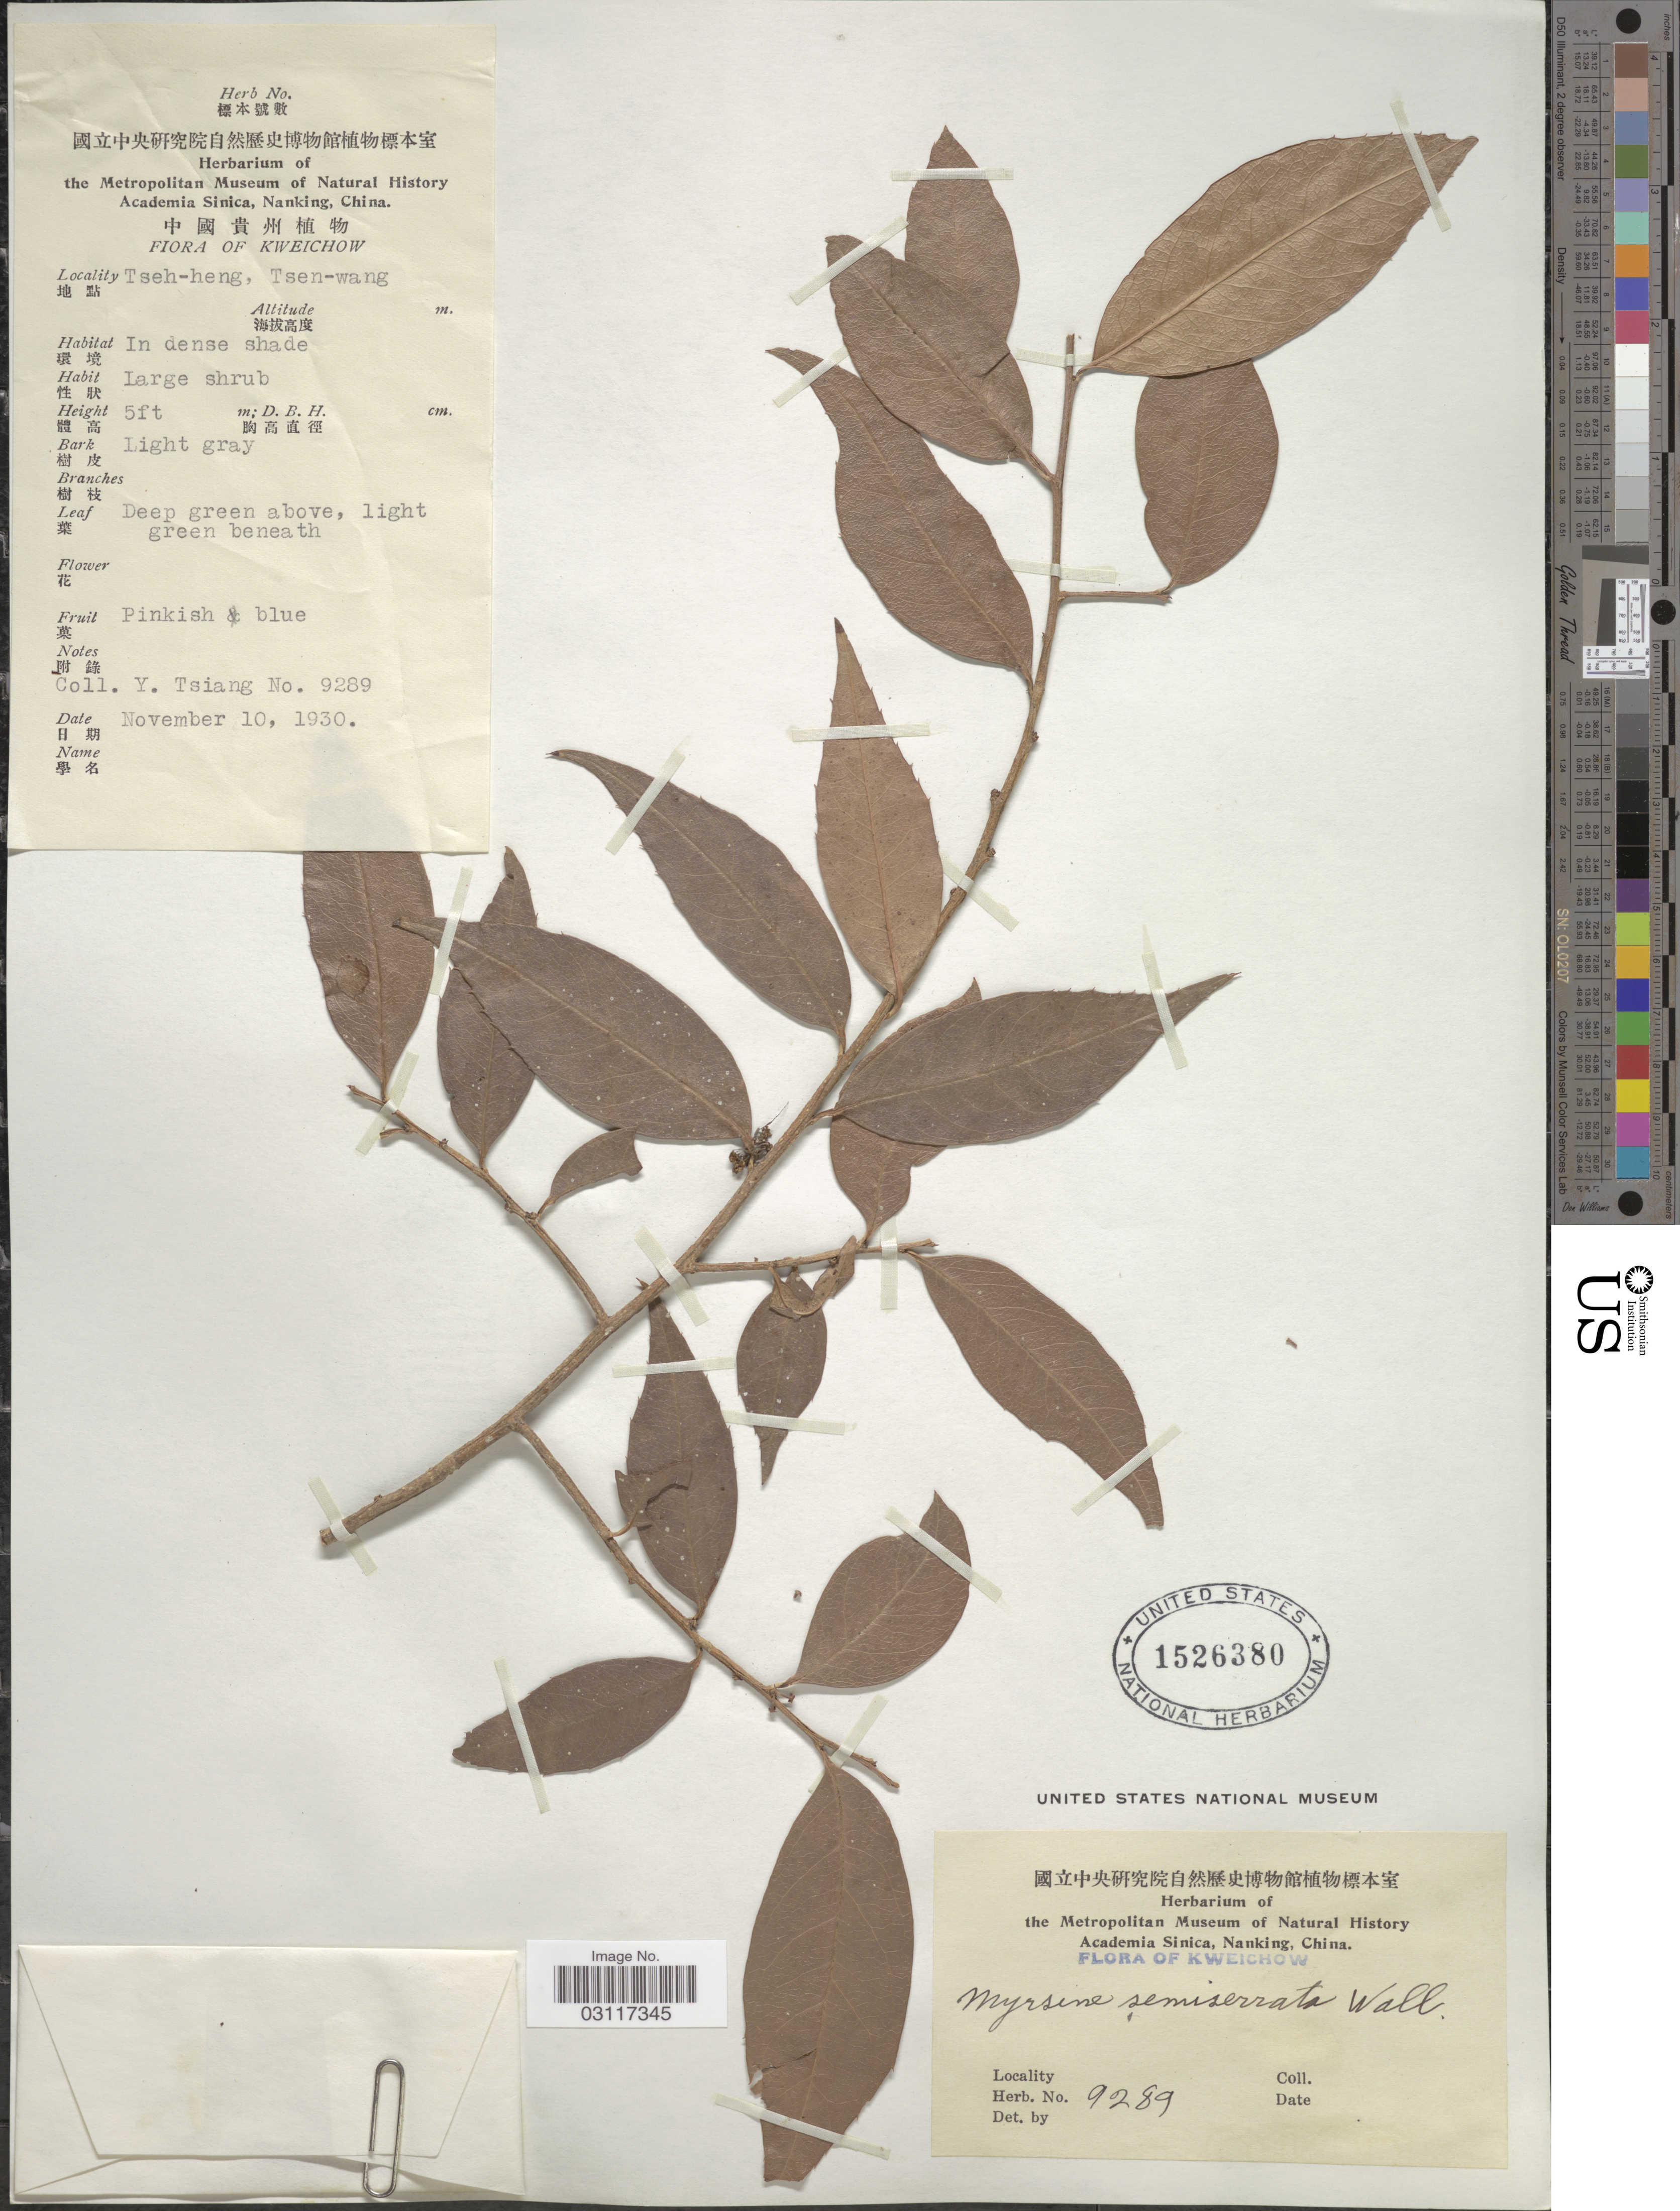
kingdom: Plantae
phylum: Tracheophyta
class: Magnoliopsida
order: Ericales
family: Primulaceae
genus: Myrsine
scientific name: Myrsine semiserrata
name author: Wall.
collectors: Y. Tsiang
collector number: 9289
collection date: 1930-11-10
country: China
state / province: Guizhou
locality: Kweichow, Tseh-heng, Tsen-wang.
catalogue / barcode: US 1526380